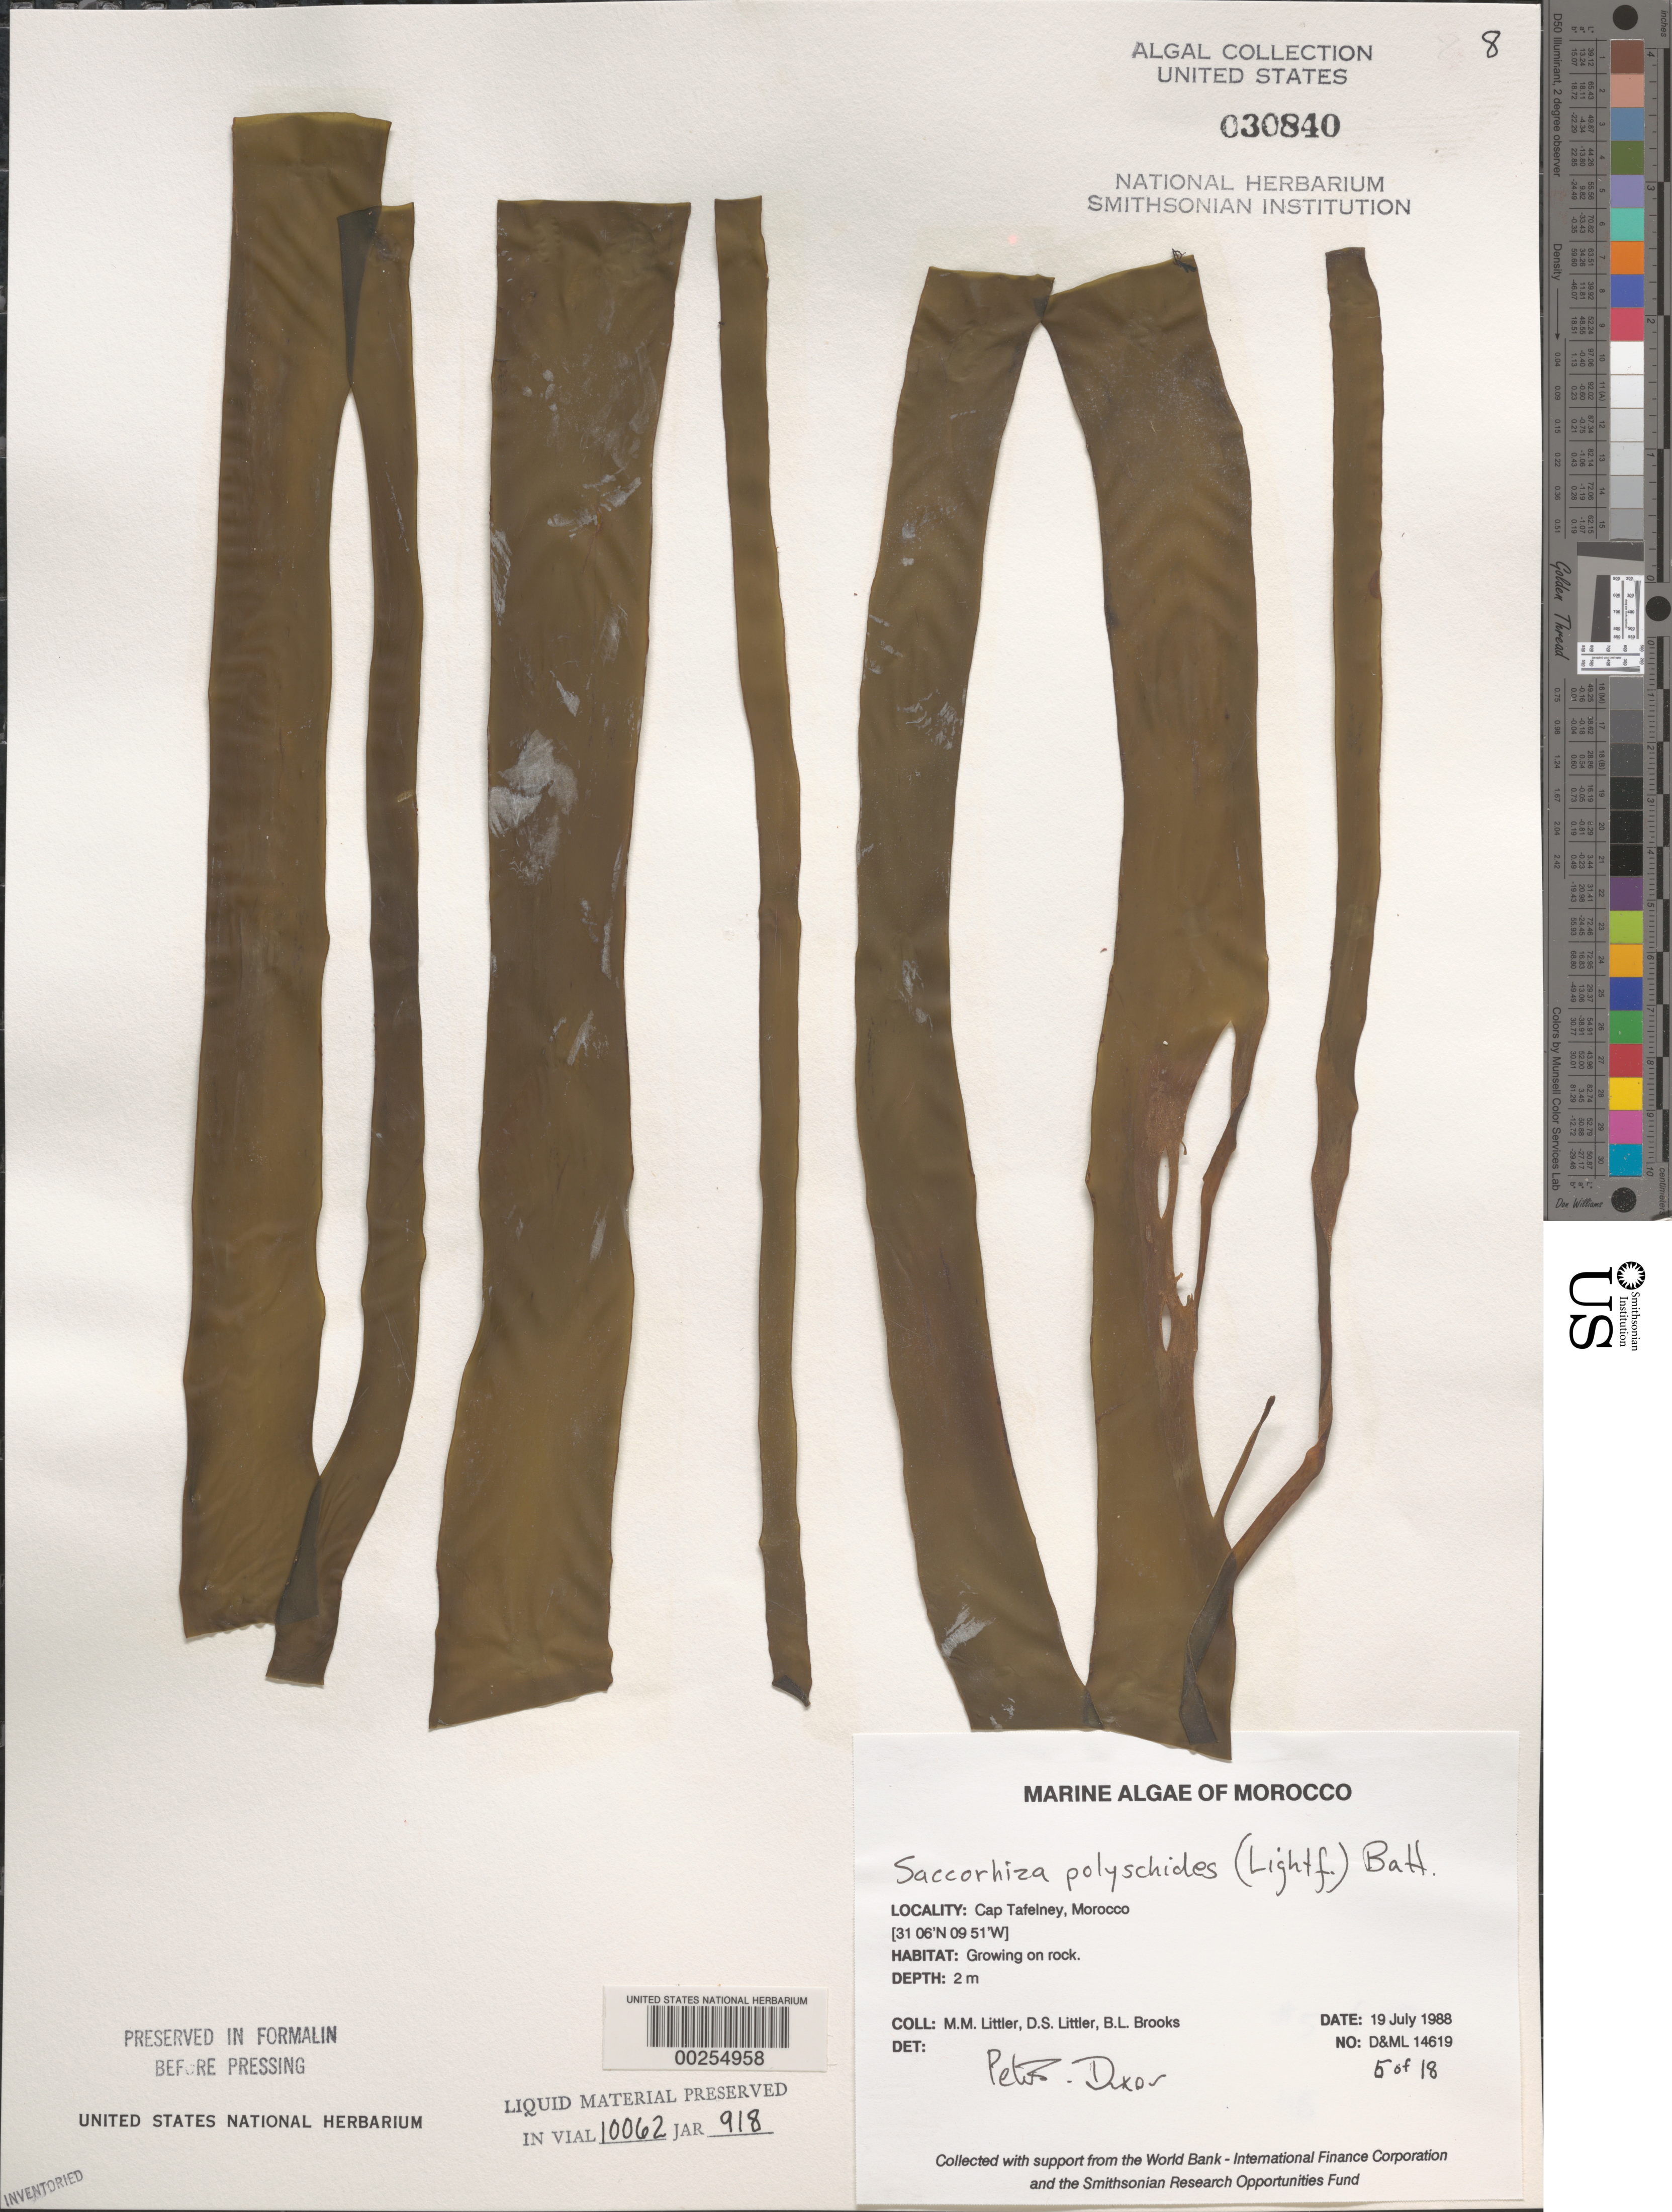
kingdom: Chromista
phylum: Foraminifera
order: Astrorhizida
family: Hyperamminidae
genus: Saccorhiza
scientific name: Saccorhiza polyschides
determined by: Dixon, P. S.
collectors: M. M. Littler, D. S. Littler & B. Brooks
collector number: D&ML 14619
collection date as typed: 19 Jul 1988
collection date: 1988-07-19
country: Morocco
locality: Cap Tafelney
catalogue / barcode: US 30840